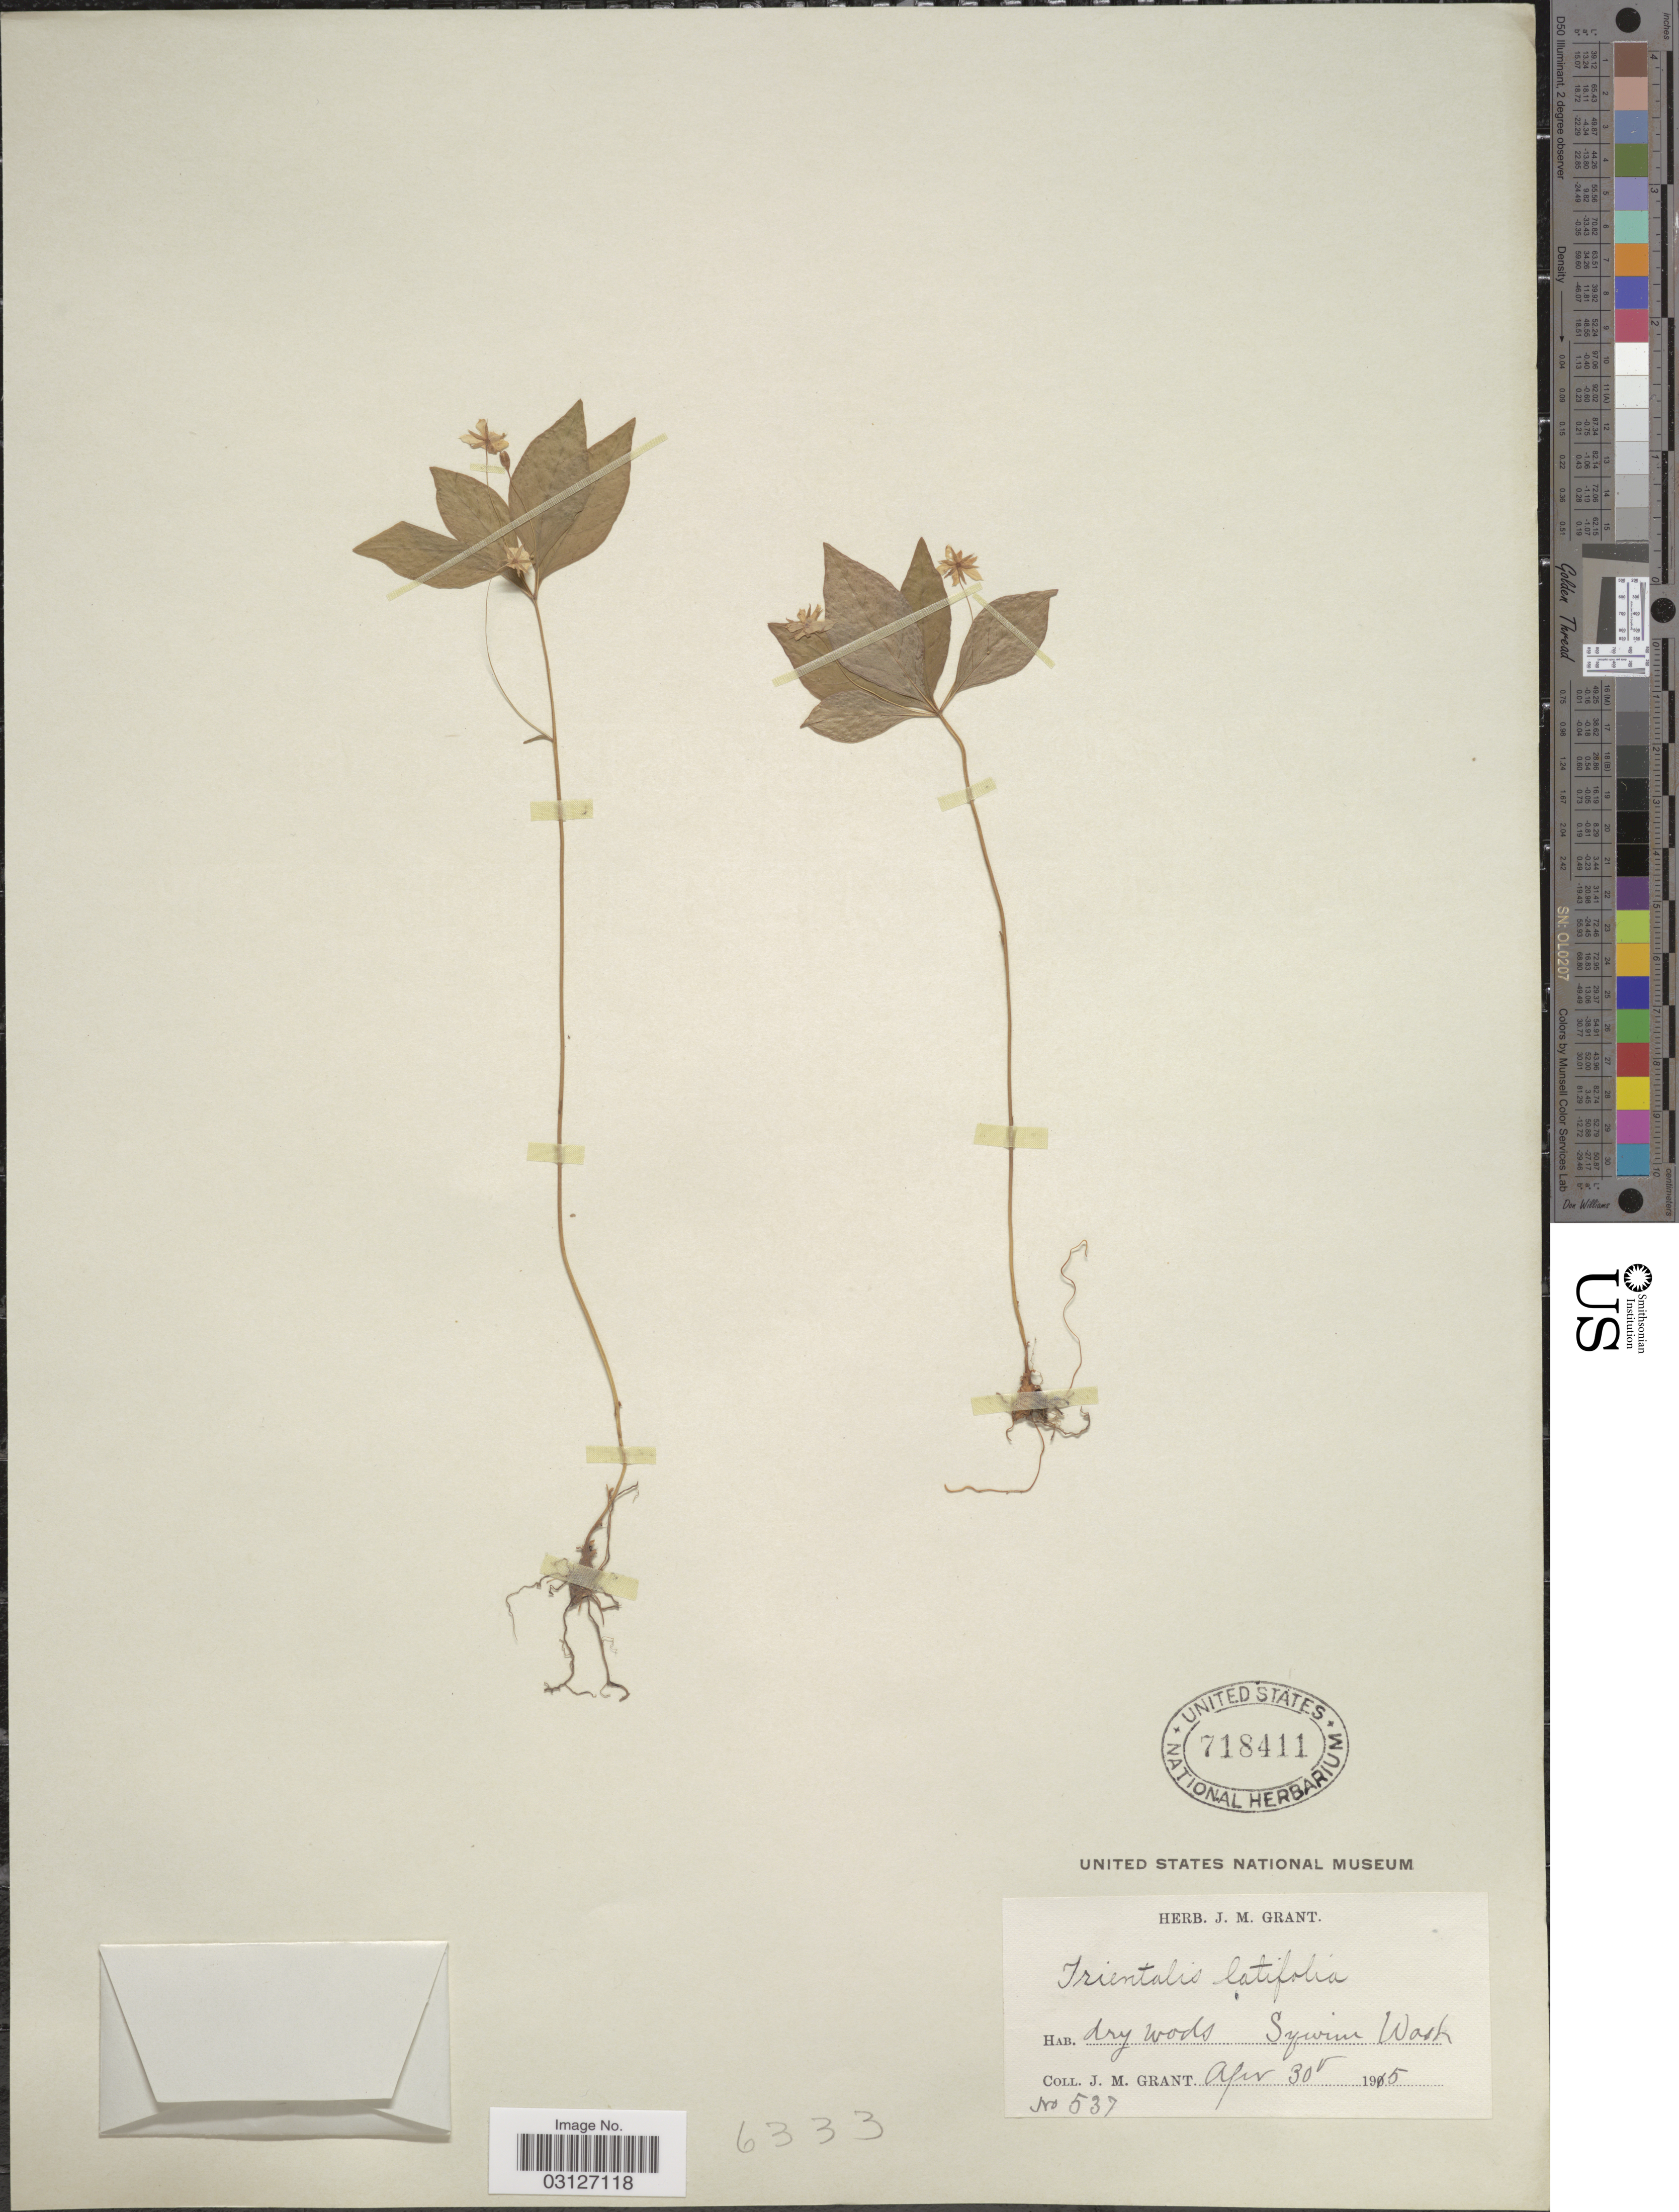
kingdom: Plantae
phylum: Tracheophyta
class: Magnoliopsida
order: Ericales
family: Primulaceae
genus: Trientalis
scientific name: Trientalis latifolia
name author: Hook.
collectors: J. M. Grant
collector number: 537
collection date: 1915-04-30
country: United States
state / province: Washington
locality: Sywim.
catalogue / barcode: US 718411